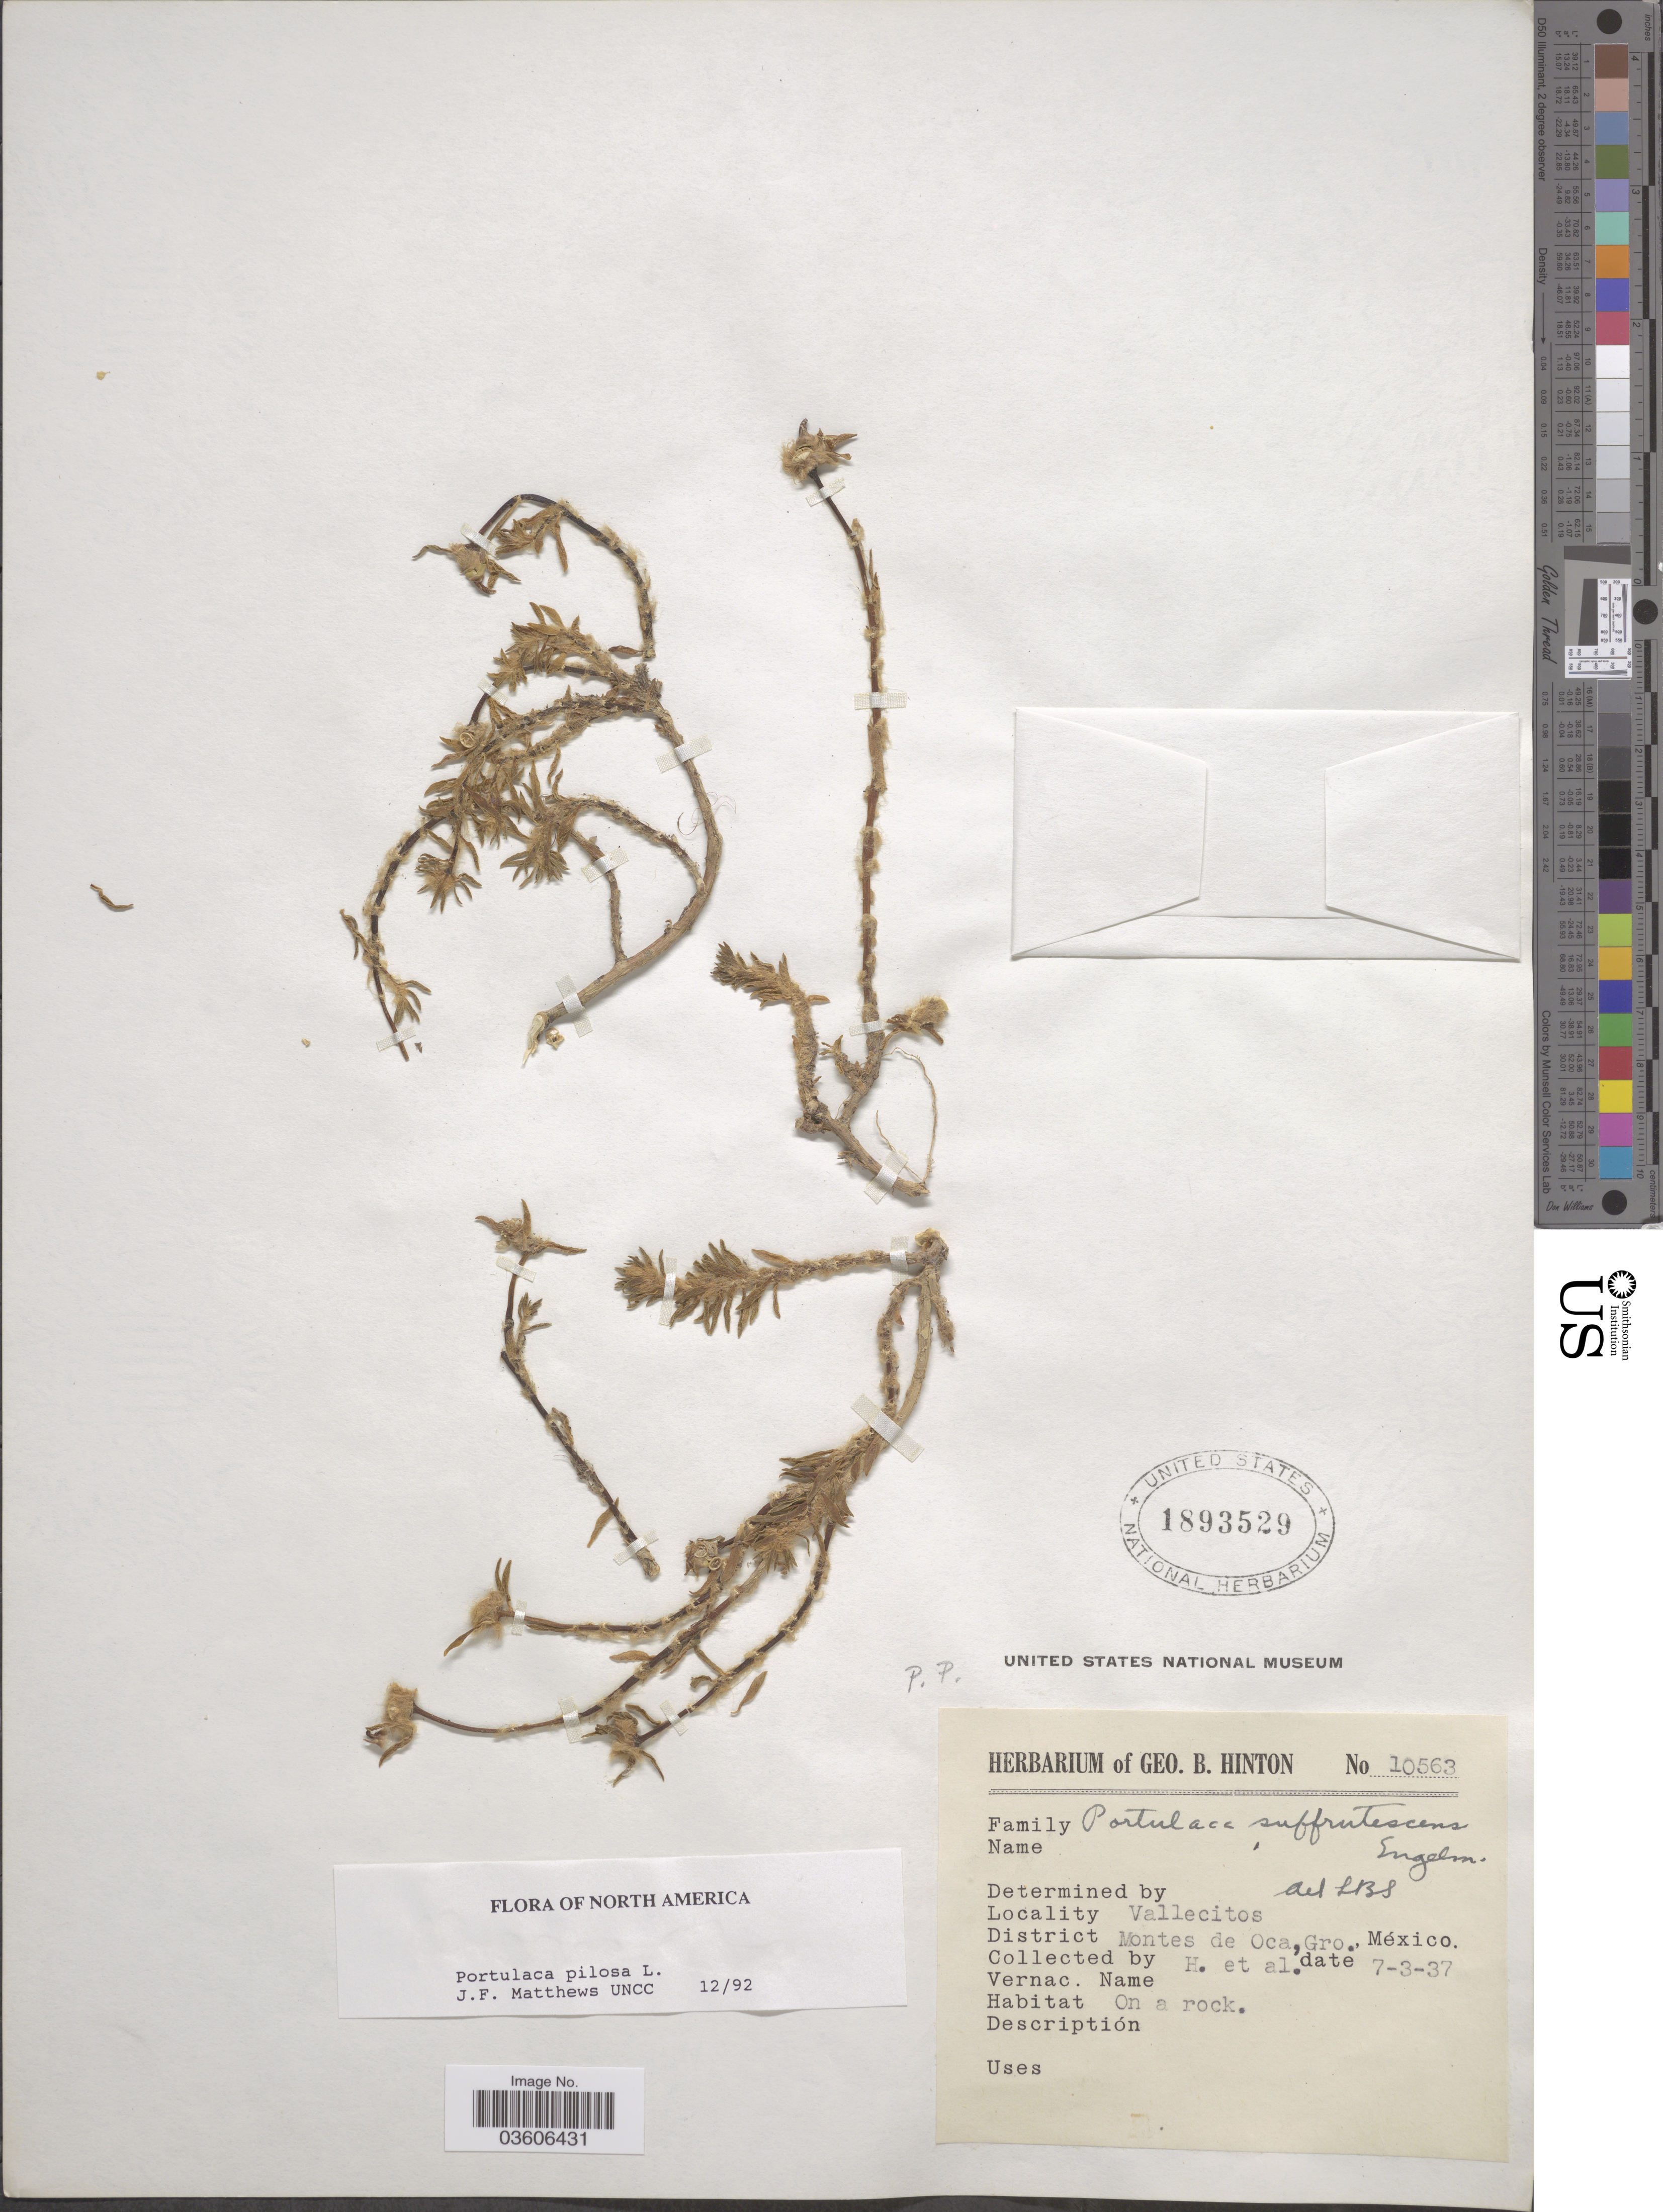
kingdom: Plantae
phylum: Tracheophyta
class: Magnoliopsida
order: Caryophyllales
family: Portulacaceae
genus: Portulaca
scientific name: Portulaca pilosa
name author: L.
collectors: G. B. Hinton & et al.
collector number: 10563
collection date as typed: Transcribed d/m/y: 7/3/37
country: Mexico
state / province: Guerrero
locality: Vallecitos. District Montes de Oca.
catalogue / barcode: US 1893529